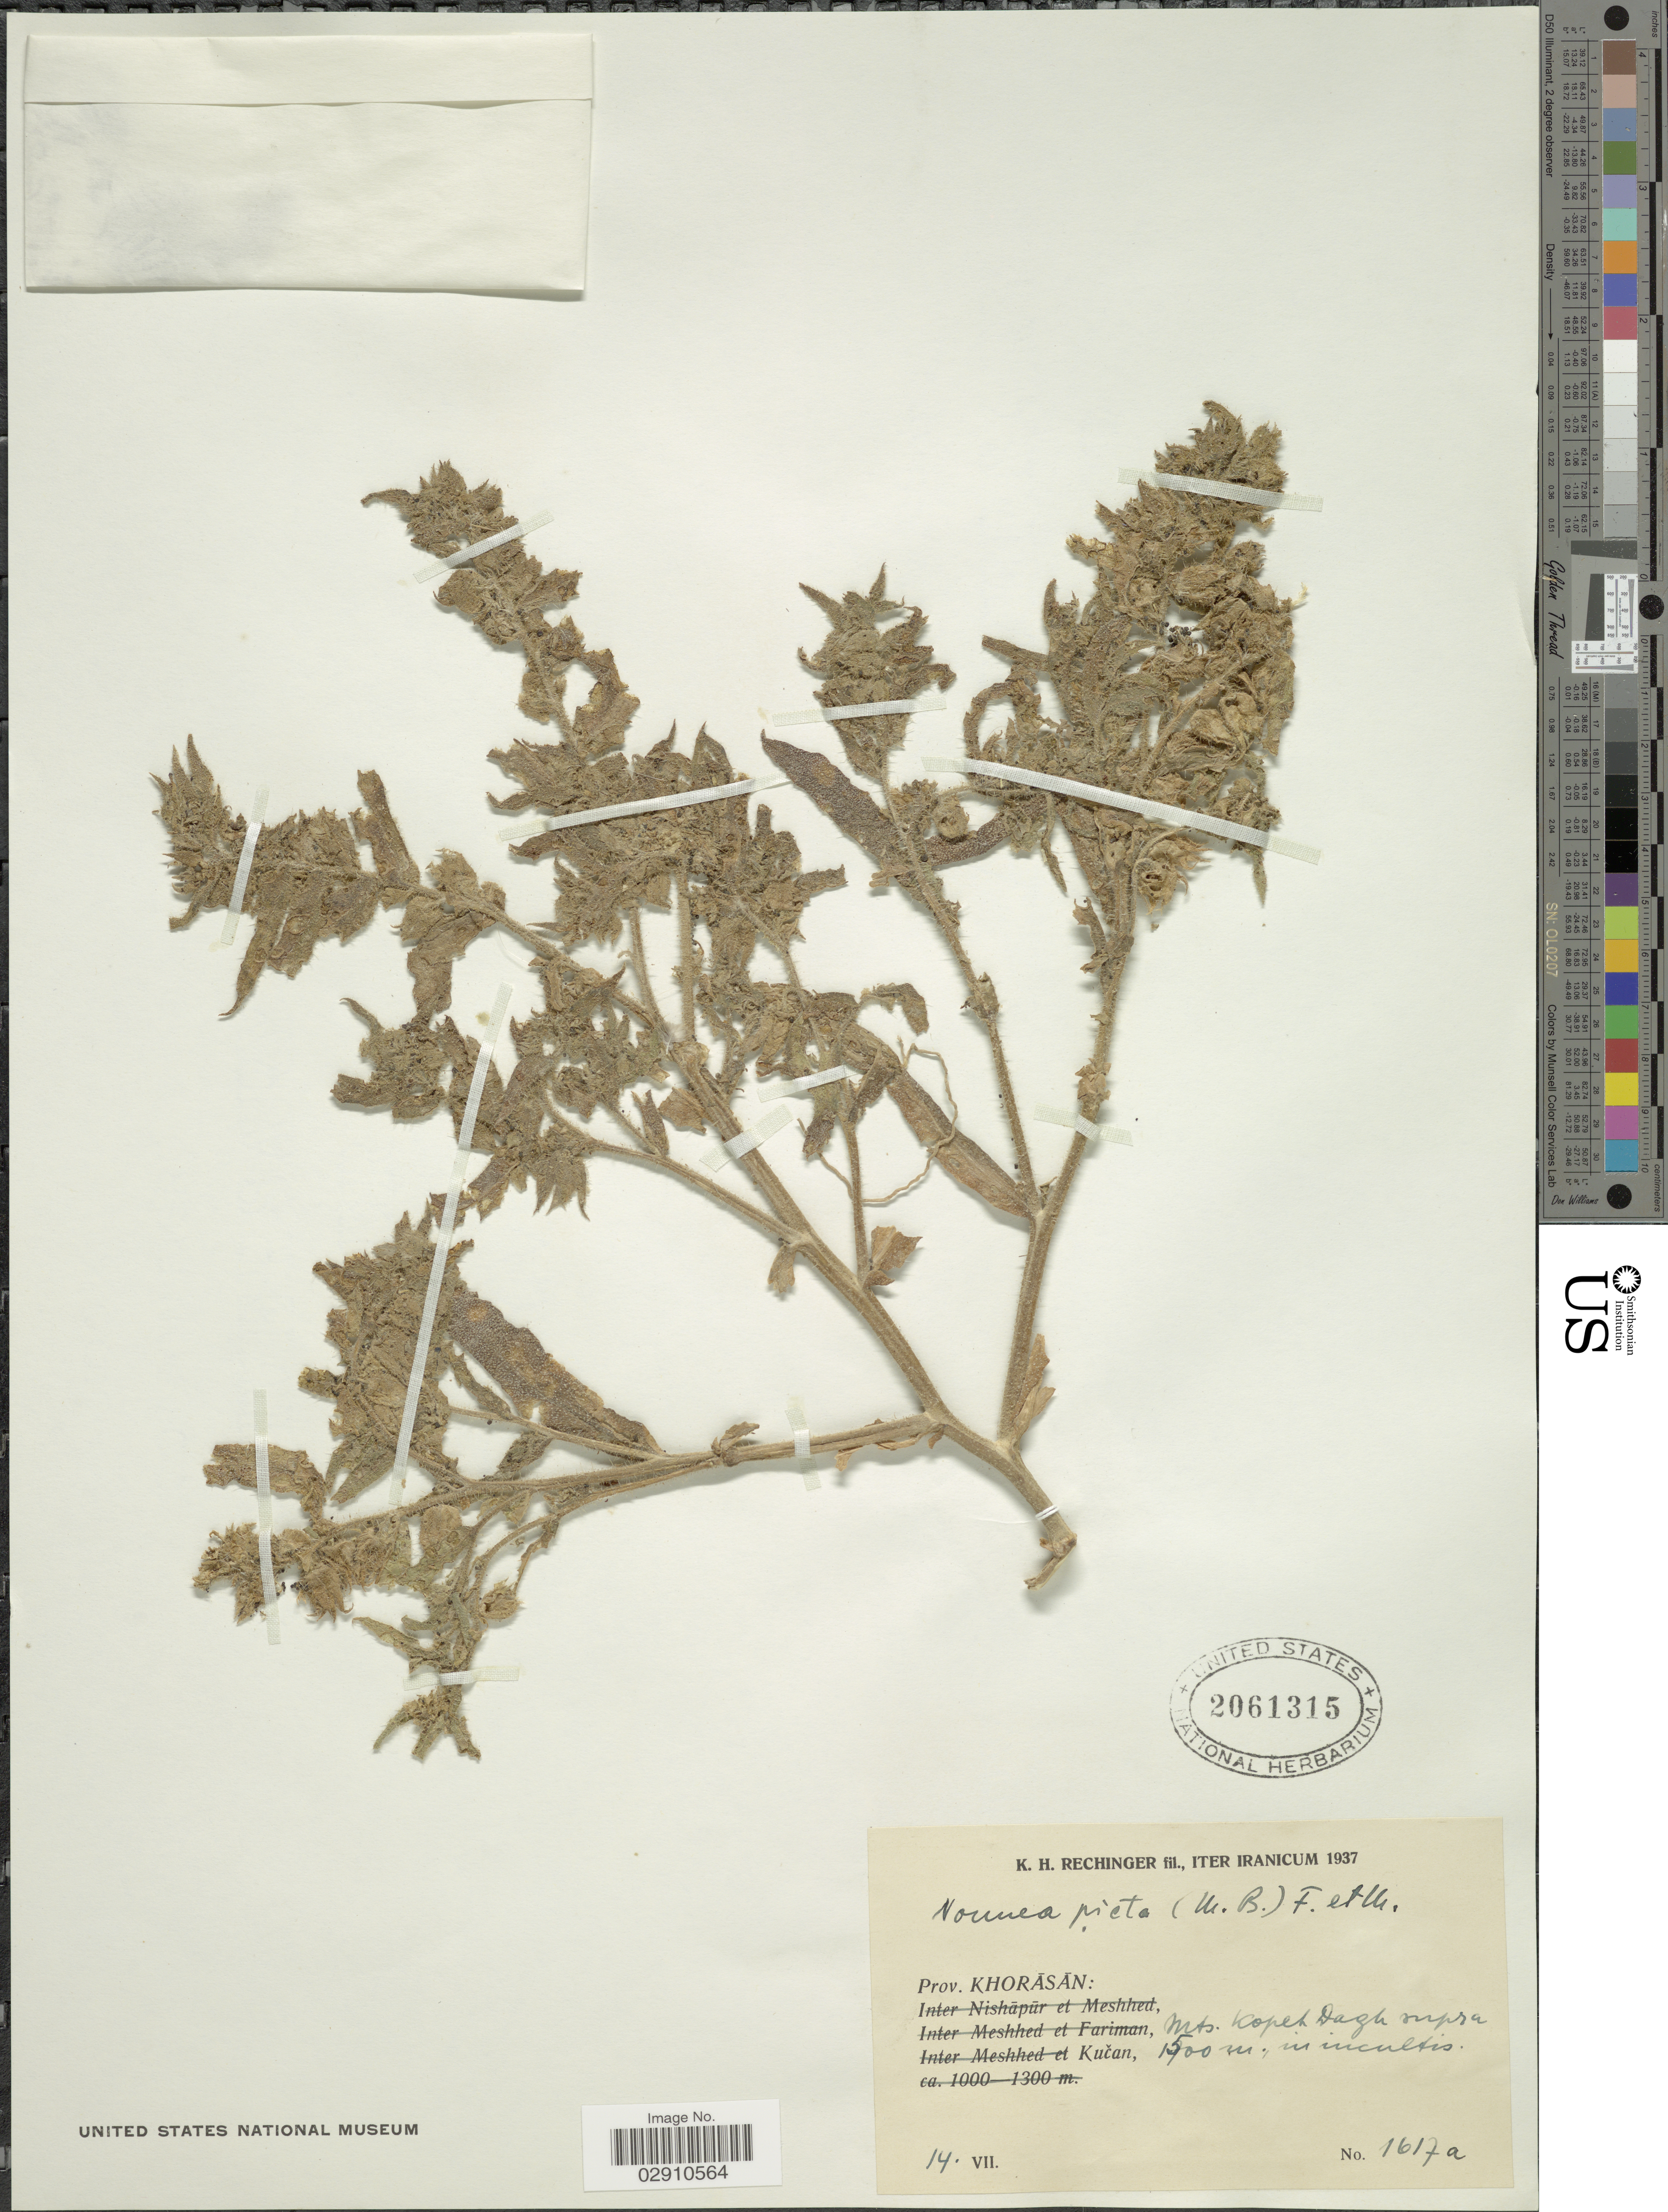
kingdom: Plantae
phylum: Tracheophyta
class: Magnoliopsida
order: Boraginales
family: Boraginaceae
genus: Nonea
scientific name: Nonea picta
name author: (Lehm.) Fisch. & C.A. Mey.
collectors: K. H. Rechinger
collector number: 1617a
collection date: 1937-07-14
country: Iran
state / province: Khorasan [obsolete]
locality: Prov. Khoräsän: Mts. Kopeh Dagh supra.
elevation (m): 1500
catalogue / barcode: US 2061315